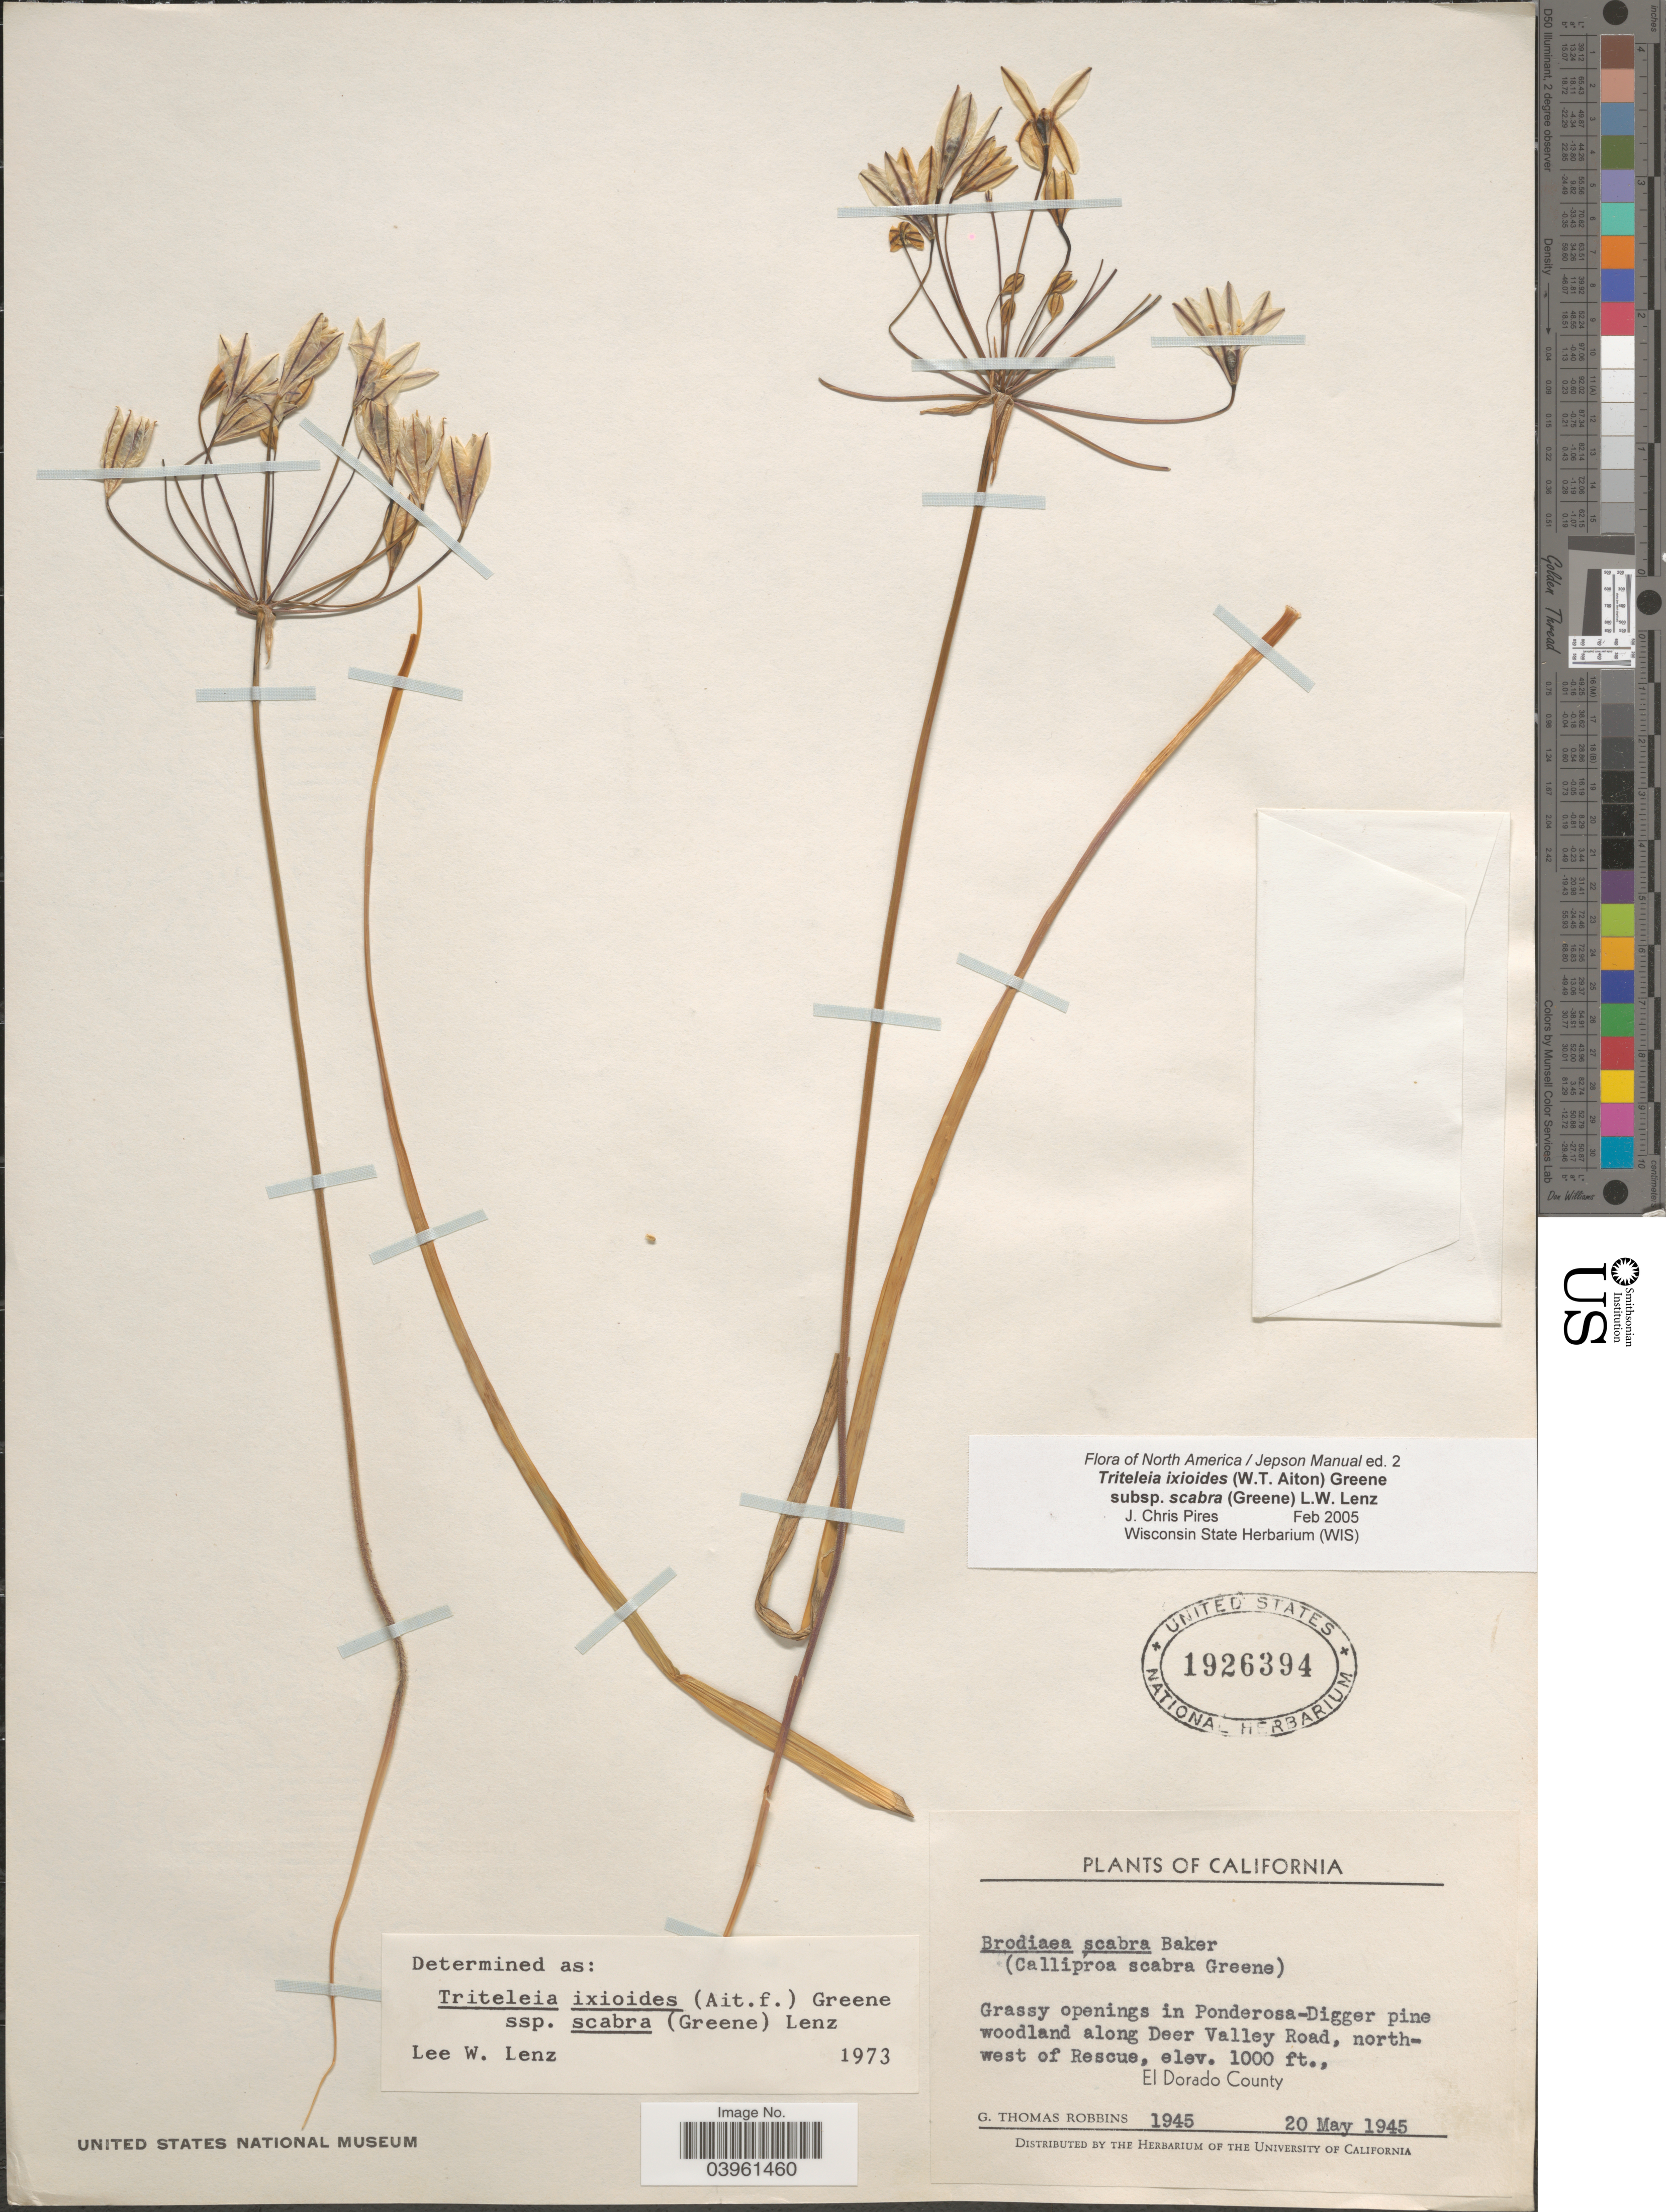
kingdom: Plantae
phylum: Tracheophyta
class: Liliopsida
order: Asparagales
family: Asparagaceae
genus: Triteleia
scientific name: Triteleia ixioides subsp. scabra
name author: (R. Br.) Greene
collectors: G. T. Robbins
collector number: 1945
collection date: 1945-05-20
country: United States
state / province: California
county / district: El Dorado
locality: Along Deer Valley Road, north-west of Rescue, El Dorado County.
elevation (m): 305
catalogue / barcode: US 1926394